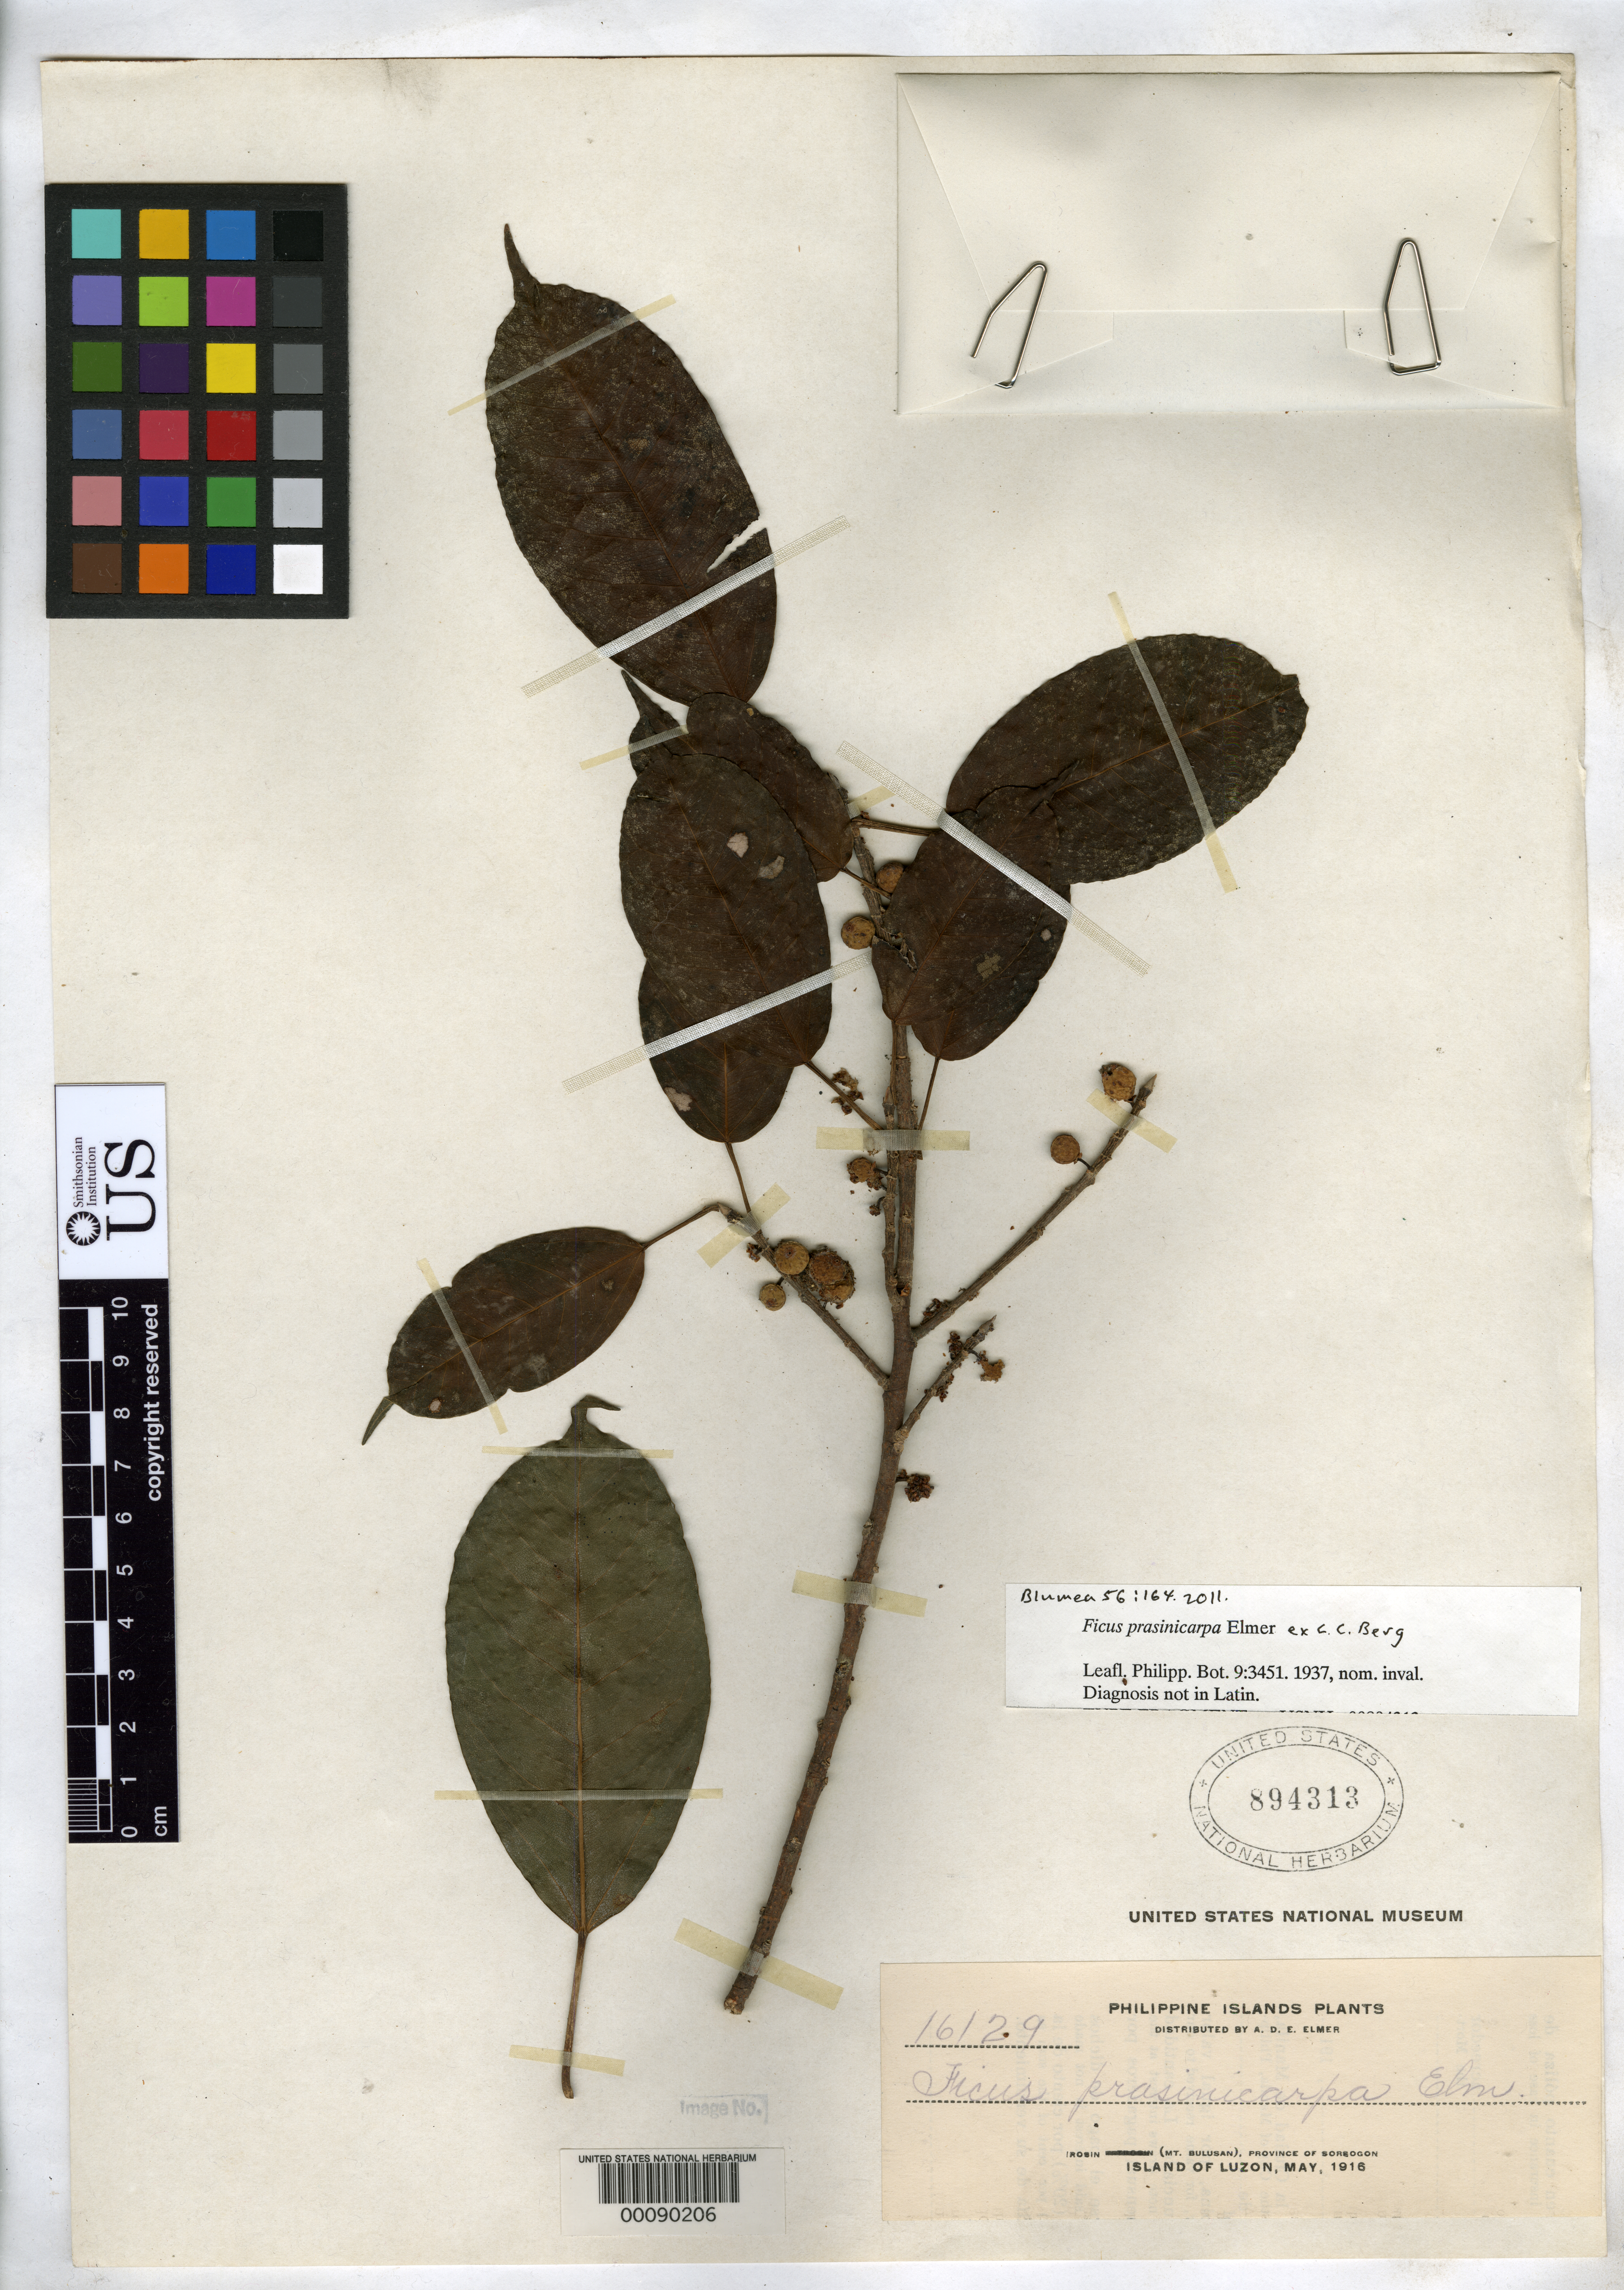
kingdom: Plantae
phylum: Tracheophyta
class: Magnoliopsida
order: Rosales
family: Moraceae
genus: Ficus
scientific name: Ficus prasinicarpa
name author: Elmer ex C.C. Berg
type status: Isotype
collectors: A. D. E. Elmer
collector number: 16129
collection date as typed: May 1916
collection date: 1916-05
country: Philippines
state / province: Bicol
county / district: Sorsogon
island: Luzon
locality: Irosin (Mt. Bulusan), Province of Sorsogon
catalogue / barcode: US 894313